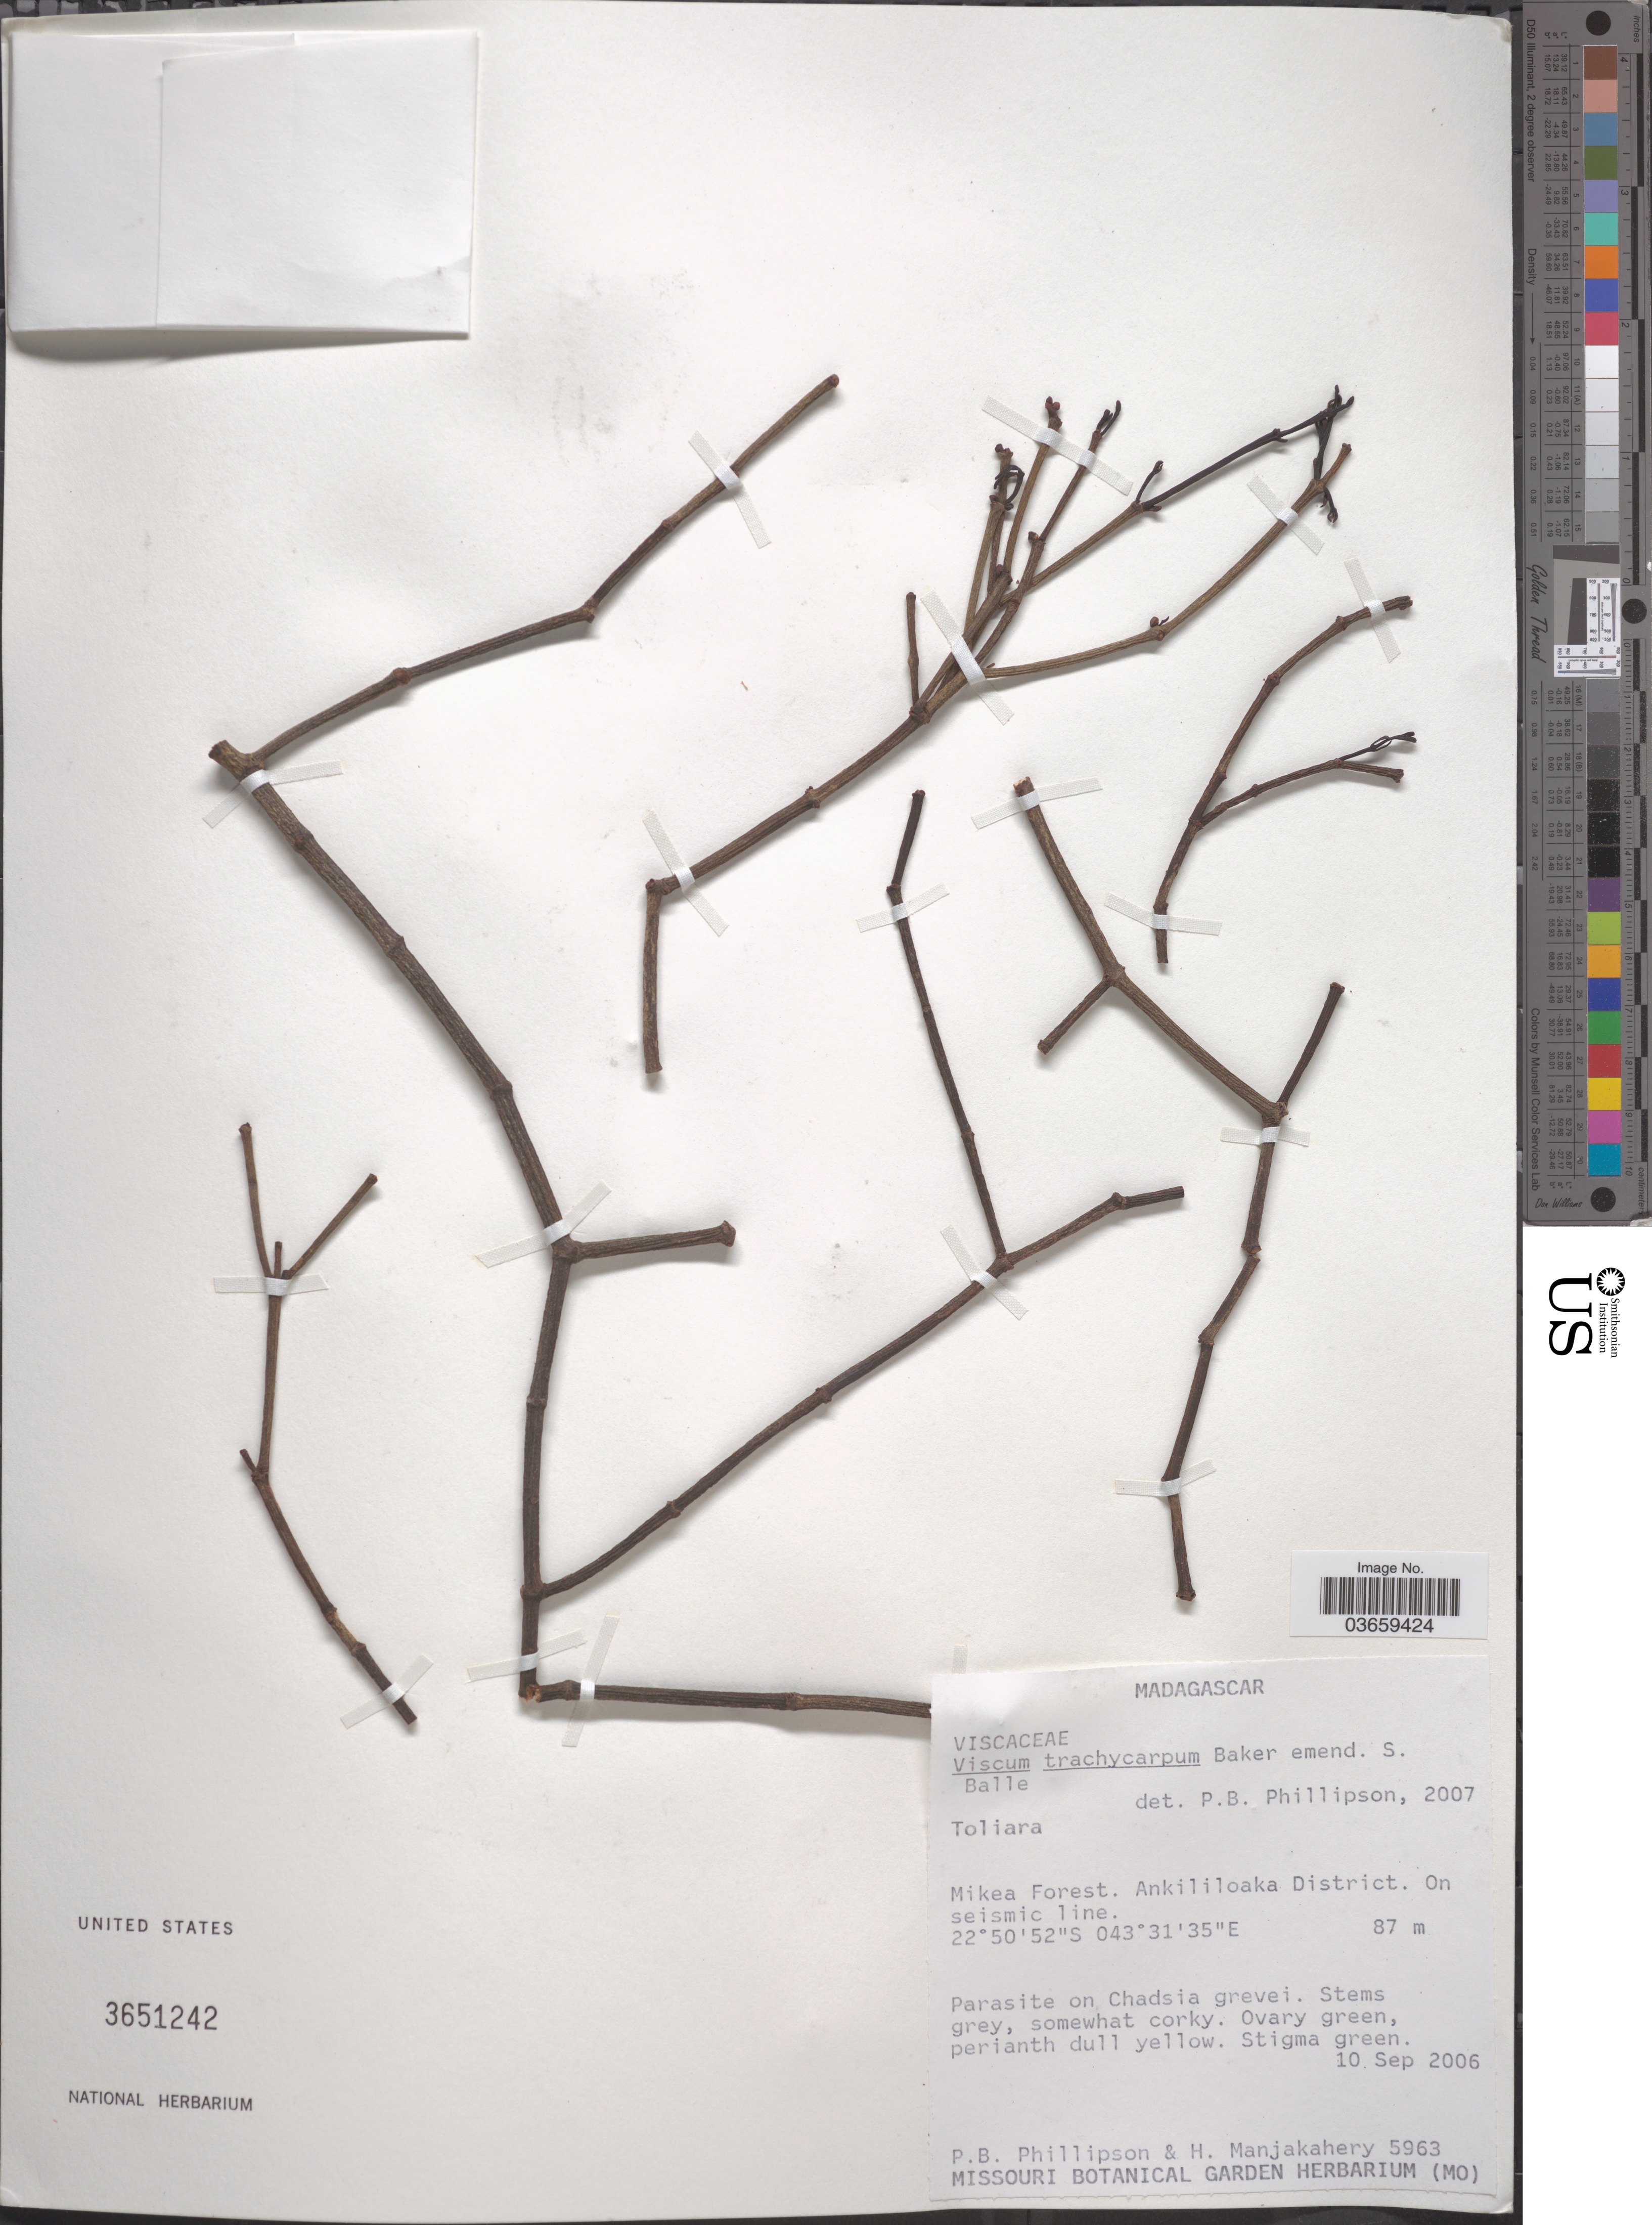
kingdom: Plantae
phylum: Tracheophyta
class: Magnoliopsida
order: Santalales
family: Viscaceae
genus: Viscum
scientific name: Viscum trachycarpum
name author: Baker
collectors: P. B. Phillipson & H. N. Manjakahery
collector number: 5963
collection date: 2006-09-10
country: Madagascar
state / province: Atsimo-Andrefana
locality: Mikea Forest. Ankililoaka District.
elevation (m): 87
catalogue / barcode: US 3651242